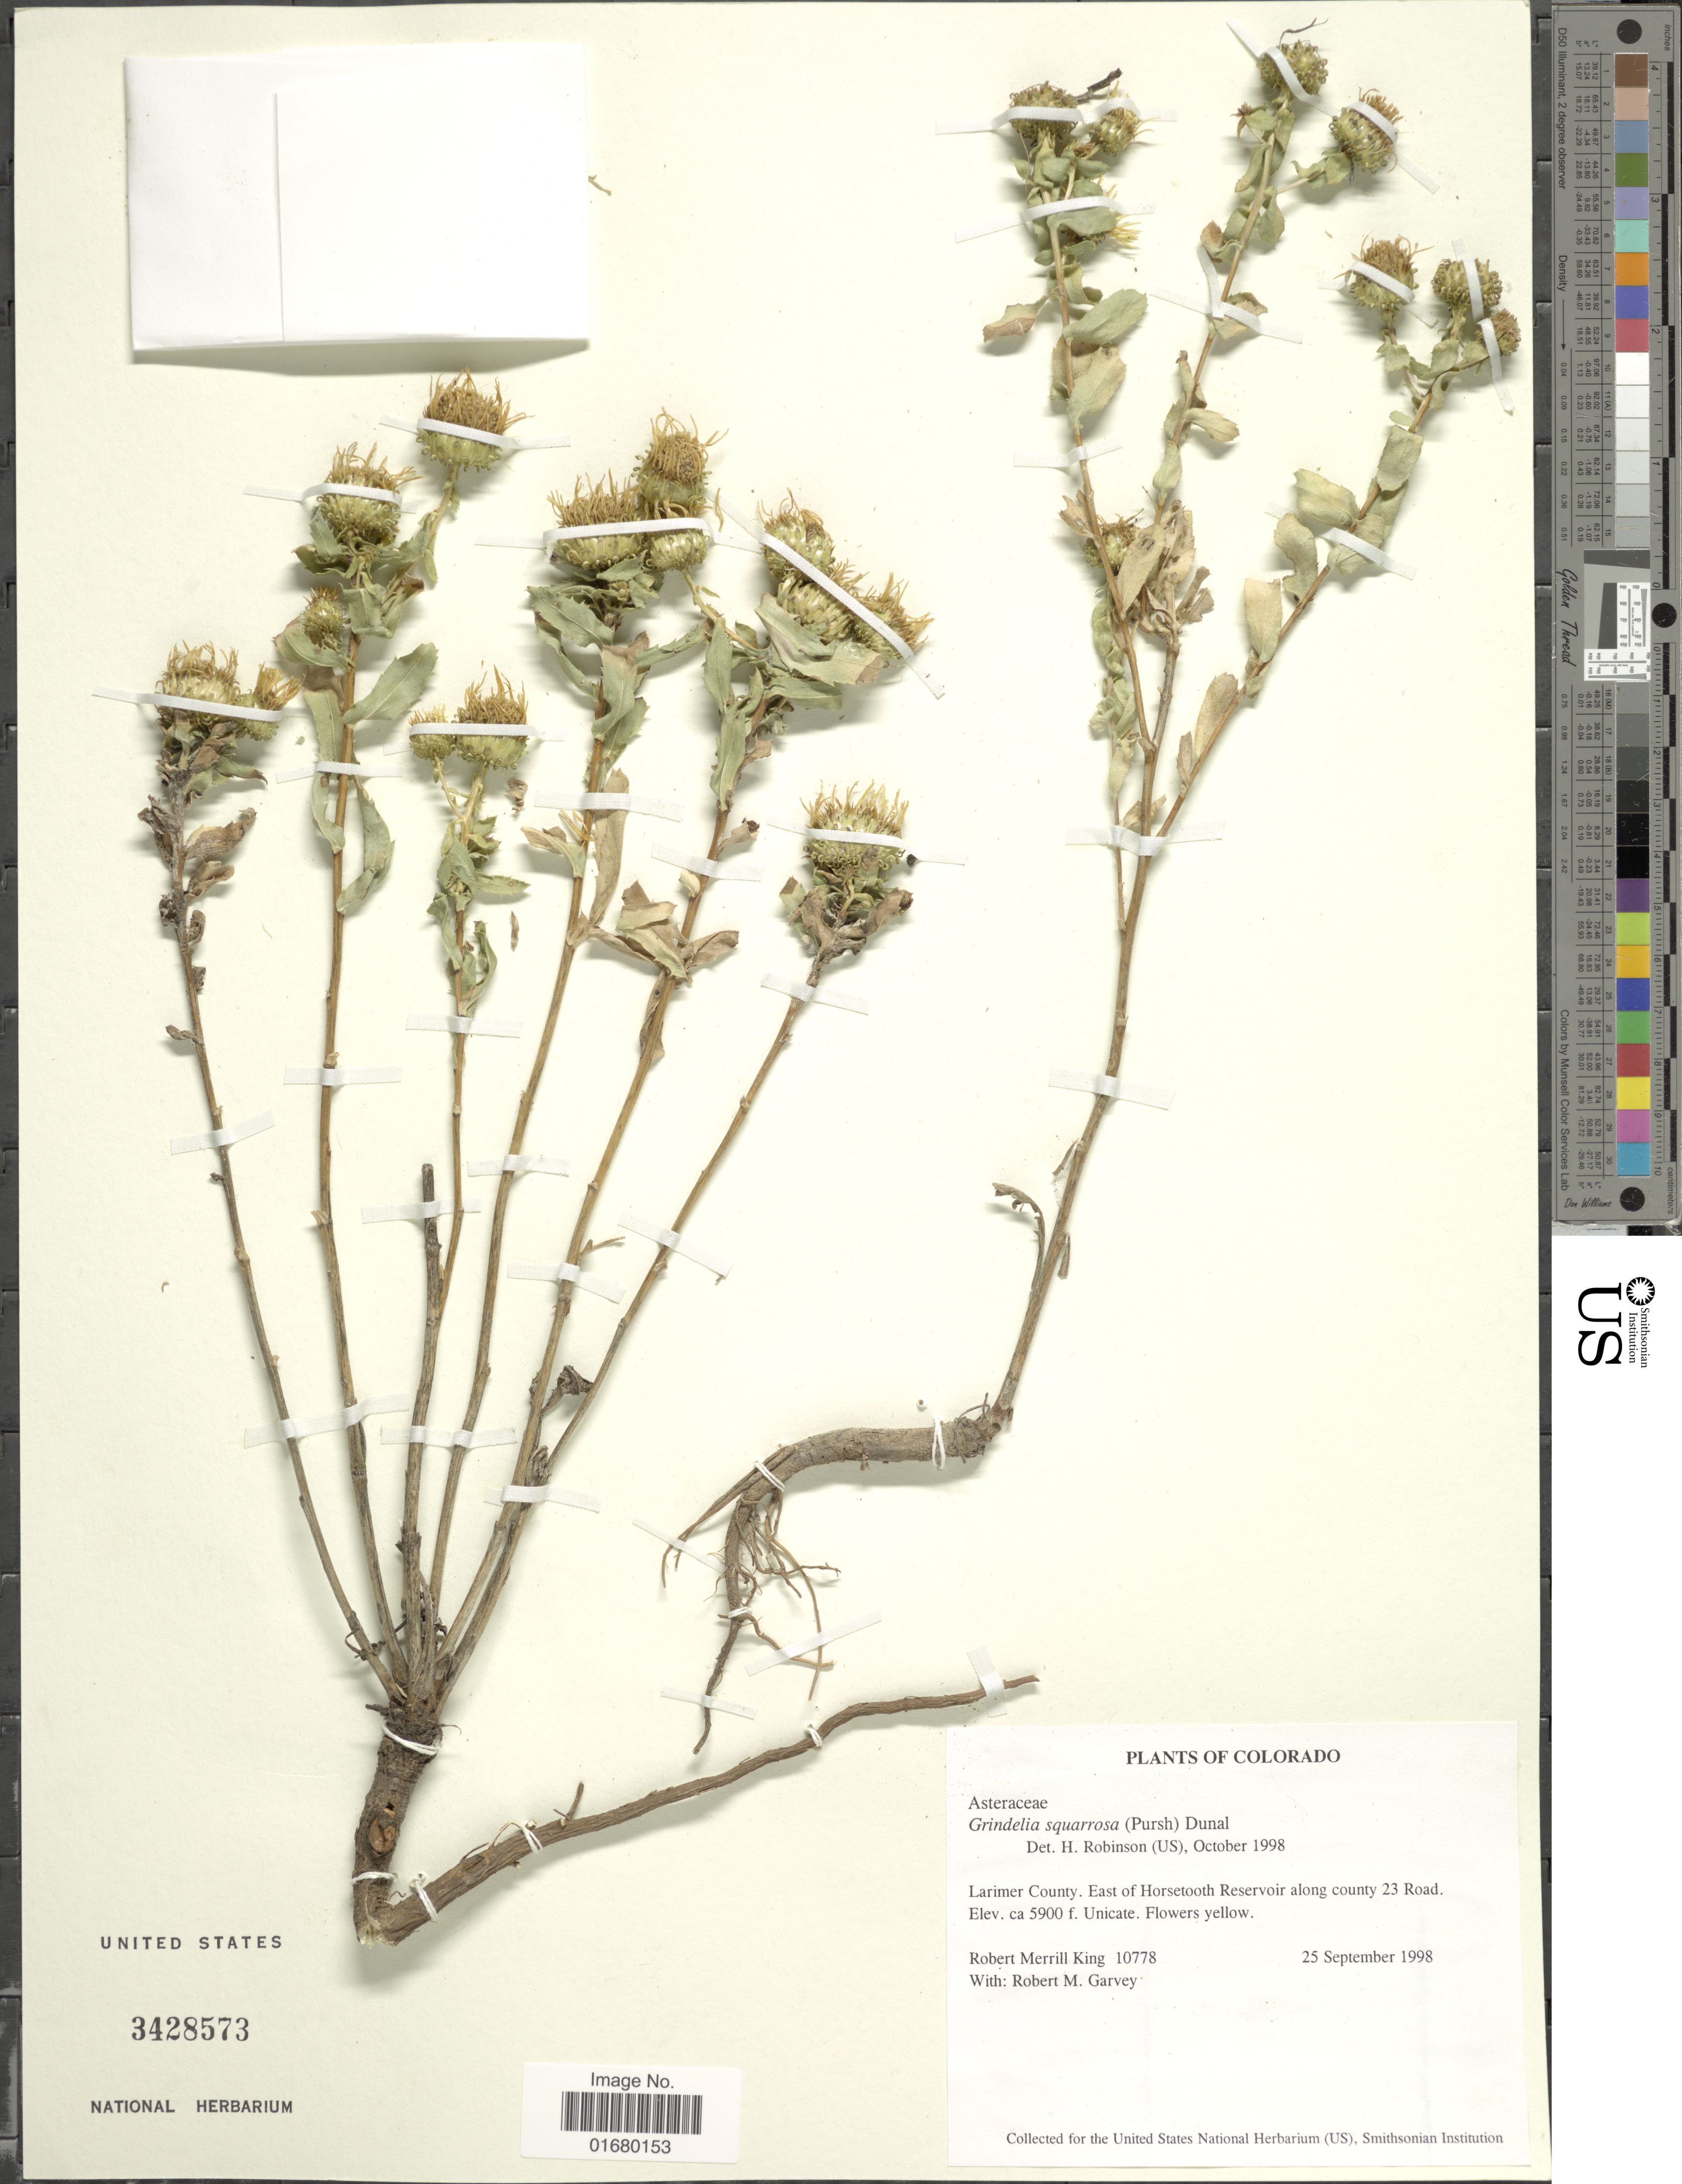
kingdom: Plantae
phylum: Tracheophyta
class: Magnoliopsida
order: Asterales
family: Asteraceae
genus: Grindelia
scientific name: Grindelia squarrosa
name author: (Pursh) Dunal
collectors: R. M. King & R. Garvey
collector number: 10778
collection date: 1998-09-25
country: United States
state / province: Colorado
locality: Larimer County. East of Horsetooth Reservoir along county 23 Road.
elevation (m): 1798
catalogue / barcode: US 3428573